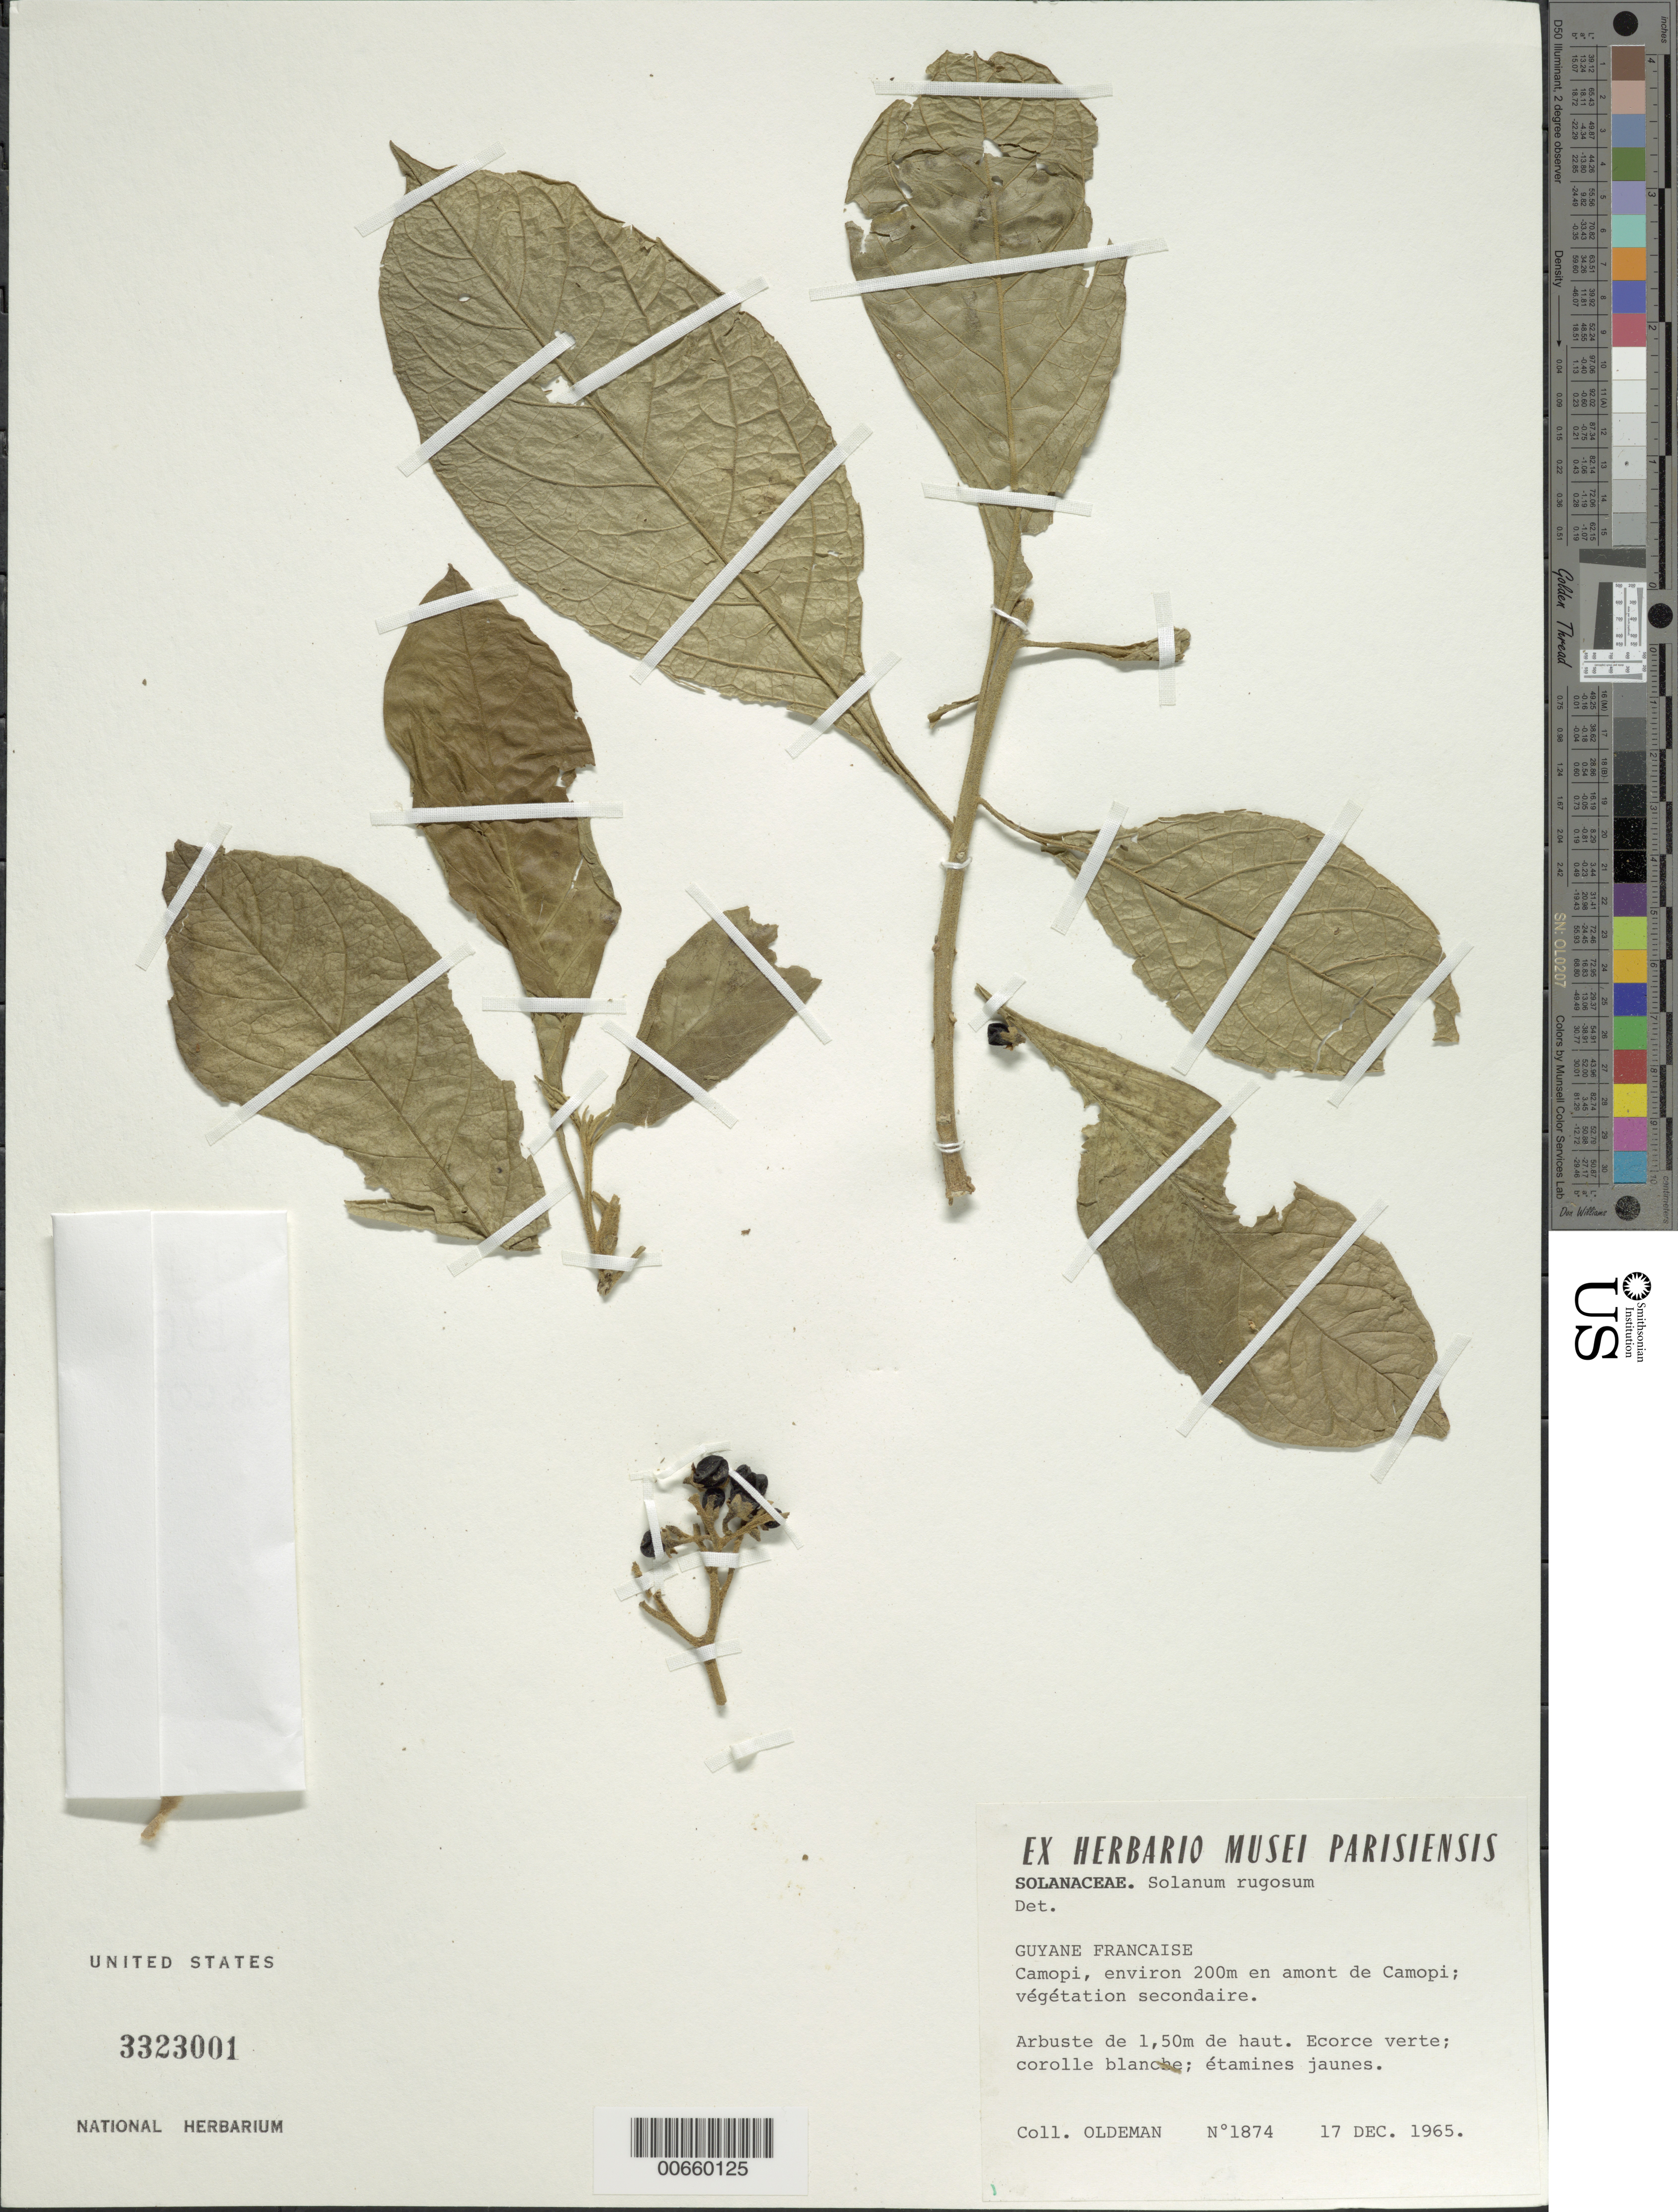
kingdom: Plantae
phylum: Tracheophyta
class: Magnoliopsida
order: Solanales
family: Solanaceae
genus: Solanum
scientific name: Solanum rugosum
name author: Dunal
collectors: R. Oldeman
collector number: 1874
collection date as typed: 12 Dec 1965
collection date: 1965-12-12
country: French Guiana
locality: Camopi, env. 200 m en amont de Camopi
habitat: Secondary vegetation.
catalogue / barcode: US 3323001